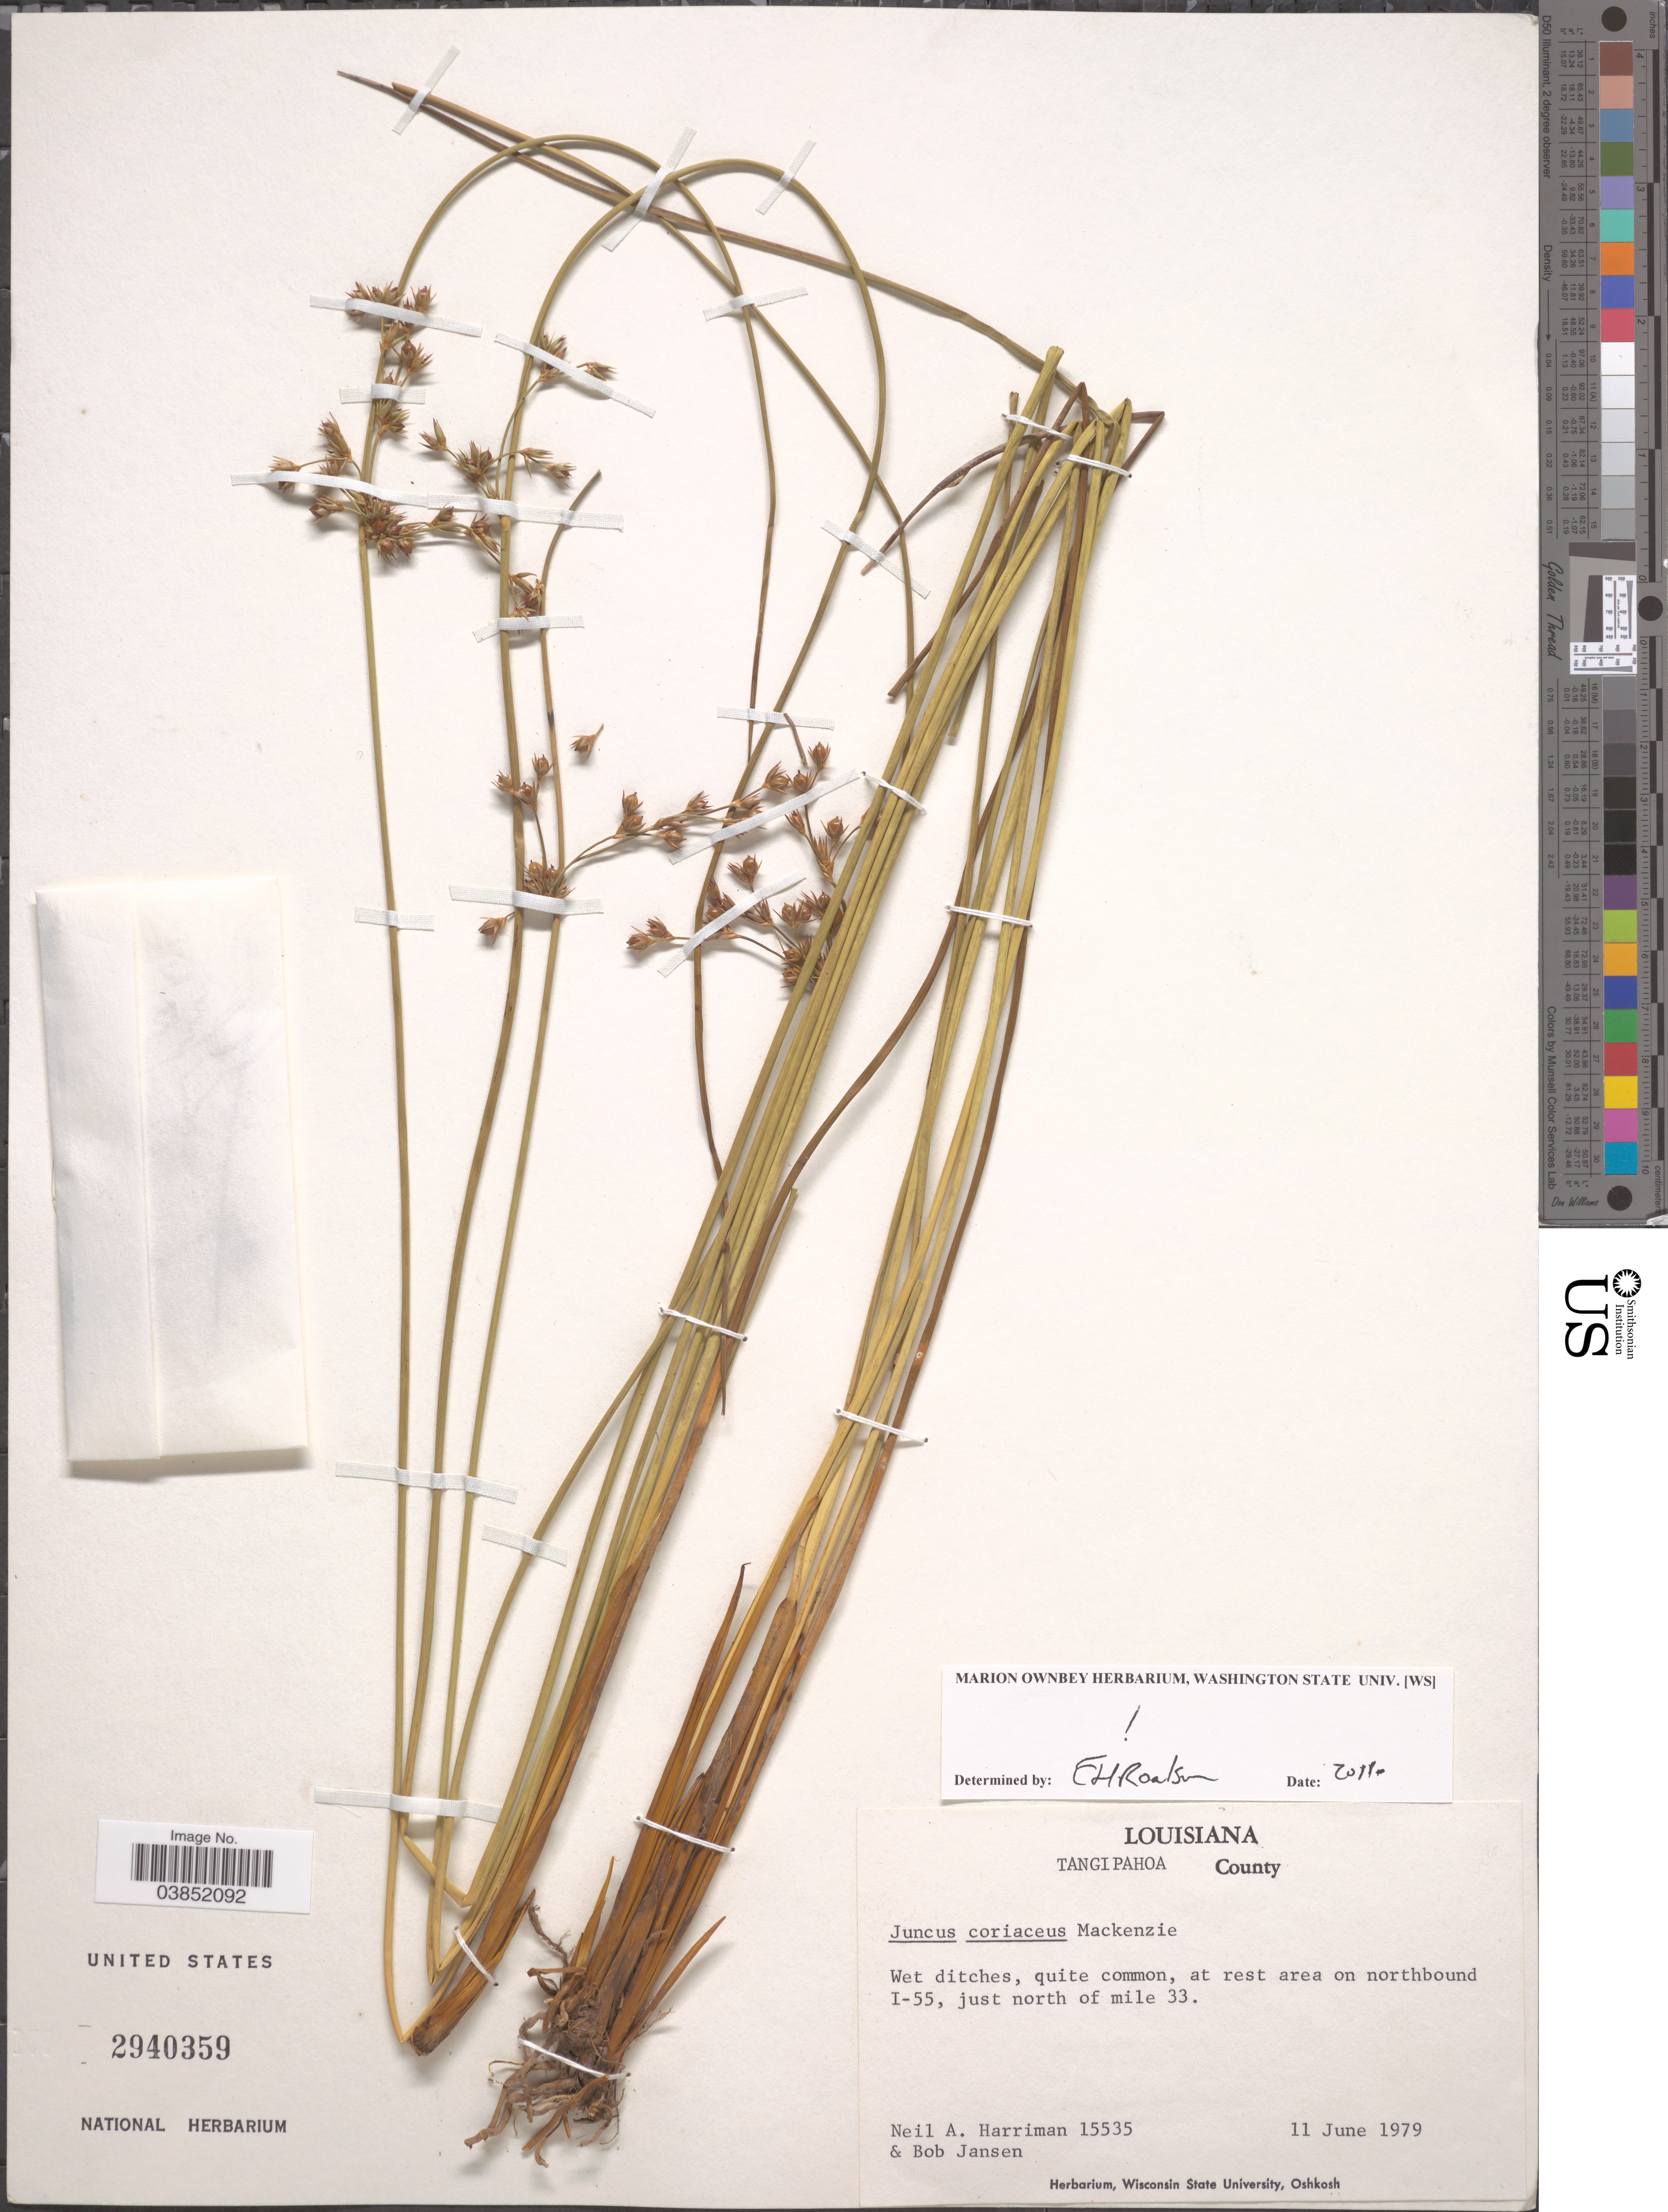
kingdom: Plantae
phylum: Tracheophyta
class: Liliopsida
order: Poales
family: Juncaceae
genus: Juncus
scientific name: Juncus coriaceus Mack.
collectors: N. A. Harriman & Jansen, B.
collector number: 15535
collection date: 1979-06-11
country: United States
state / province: Louisiana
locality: Tangipahoa County. At rest area on northbound I-55, just north of mile 33.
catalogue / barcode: US 2940359